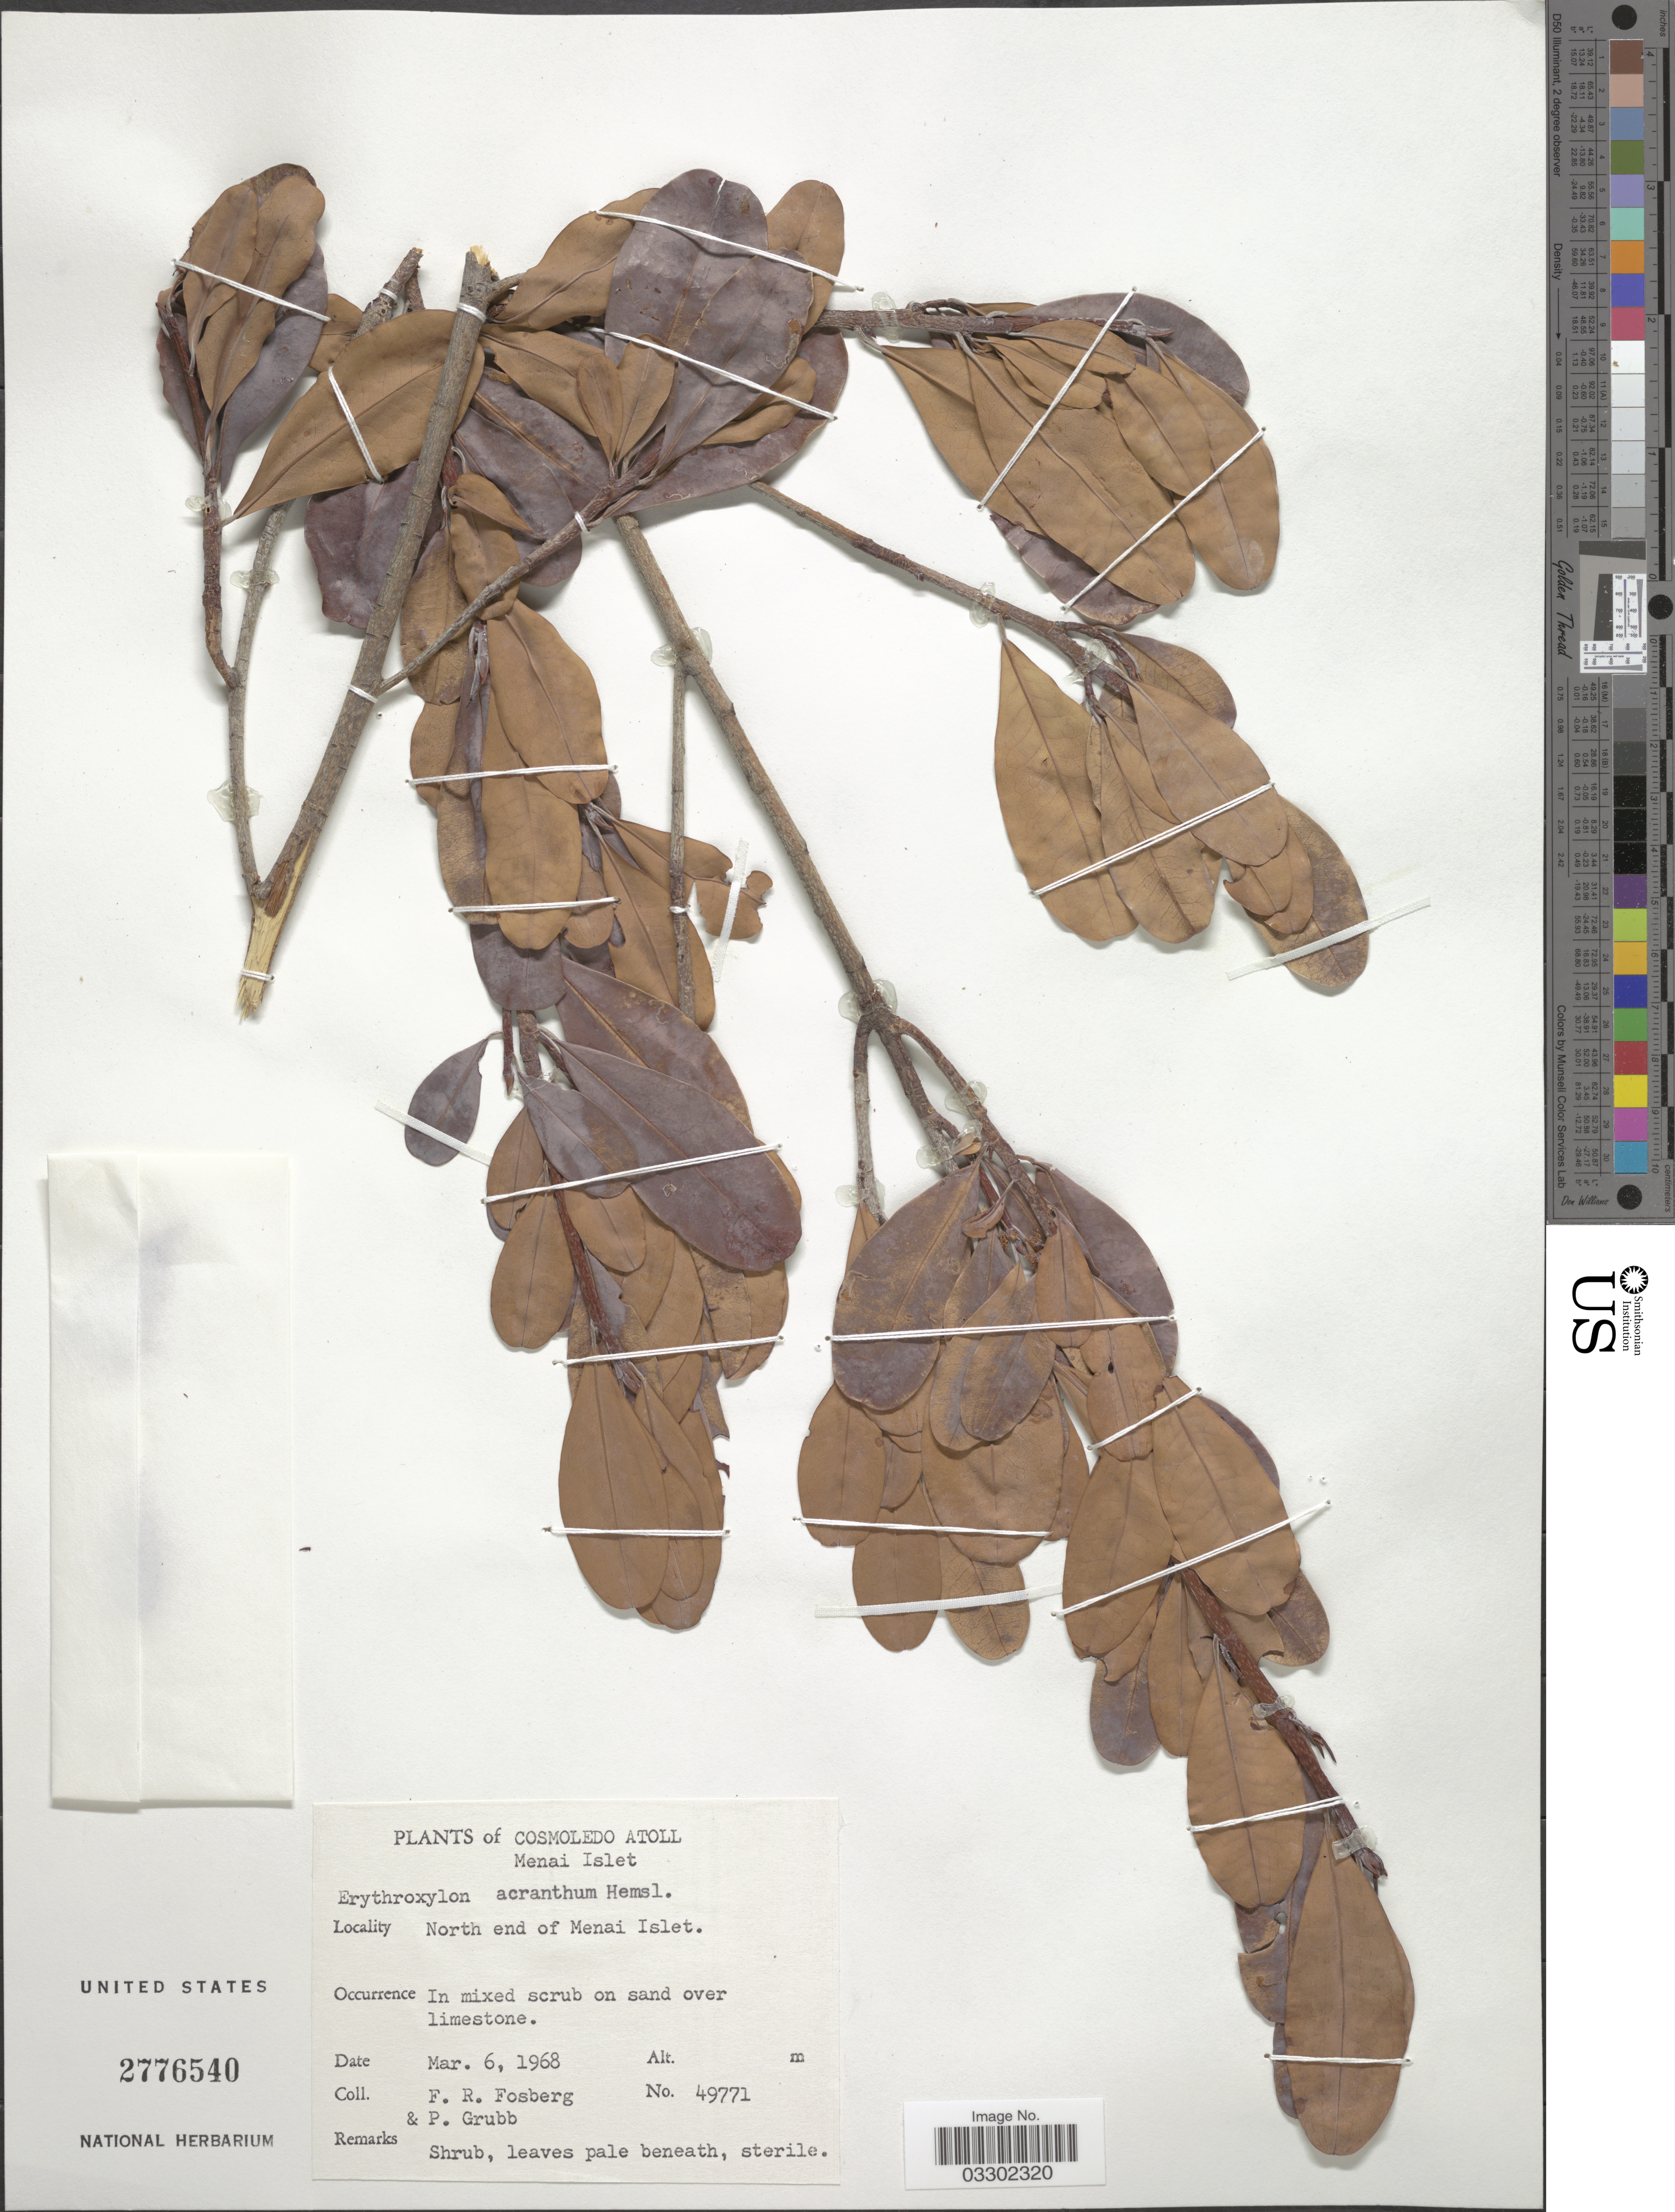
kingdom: Plantae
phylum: Tracheophyta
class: Magnoliopsida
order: Malpighiales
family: Erythroxylaceae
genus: Erythroxylum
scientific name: Erythroxylum acranthum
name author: Hemsl.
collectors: F. R. Fosberg & P. J. Grubb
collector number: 49771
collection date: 1968-03-06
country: Seychelles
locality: Cosmoledo Atoll, Menai Islet. North end of Menai Islet.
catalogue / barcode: US 2776540